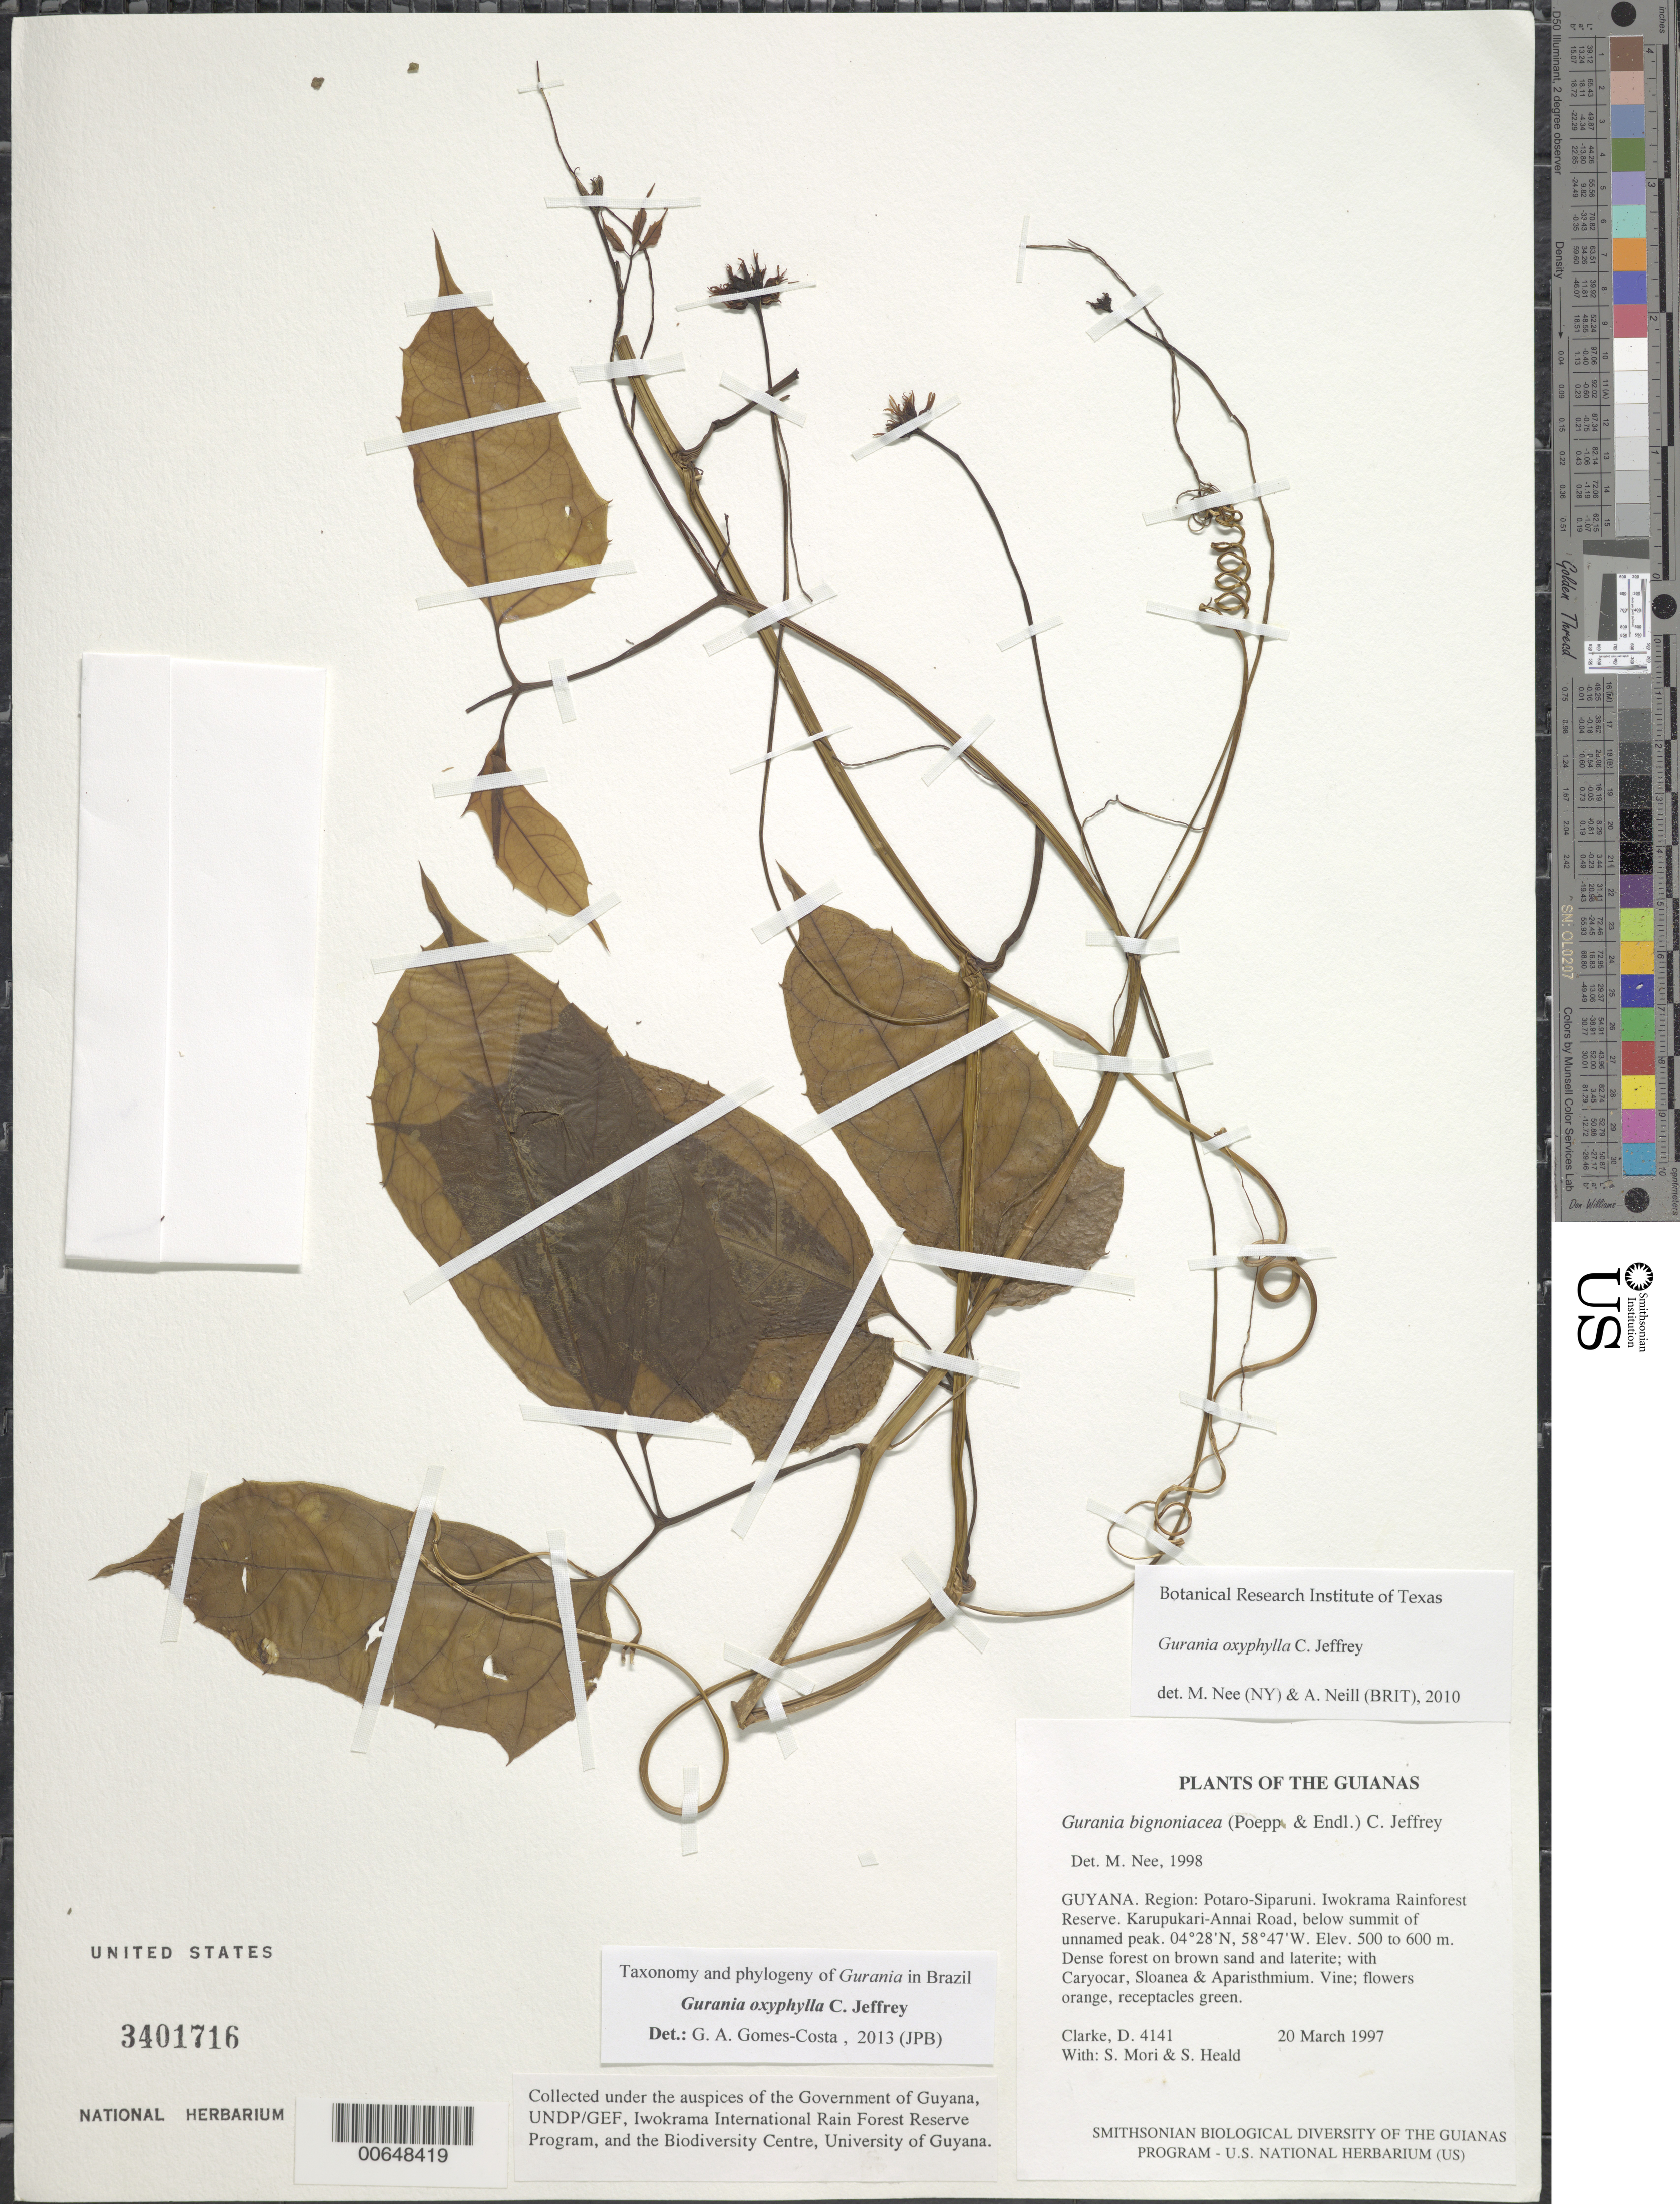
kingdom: Plantae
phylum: Tracheophyta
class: Magnoliopsida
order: Cucurbitales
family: Cucurbitaceae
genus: Gurania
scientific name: Gurania oxyphylla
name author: C. Jeffrey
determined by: Gomes-Costa, G. A.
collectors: H. D. Clarke, S. Mori & S. Heald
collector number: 4141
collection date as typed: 20 March 1997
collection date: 1997-03-20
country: Guyana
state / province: Potaro-Siparuni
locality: Iwokrama Rainforest Reserve. Karupukari-Annai Road, below summit of unnamed peak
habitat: Dense forest on brown sand and laterite; with Caryocar, Sloanea & Aparisthmium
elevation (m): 500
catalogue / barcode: US 3401716